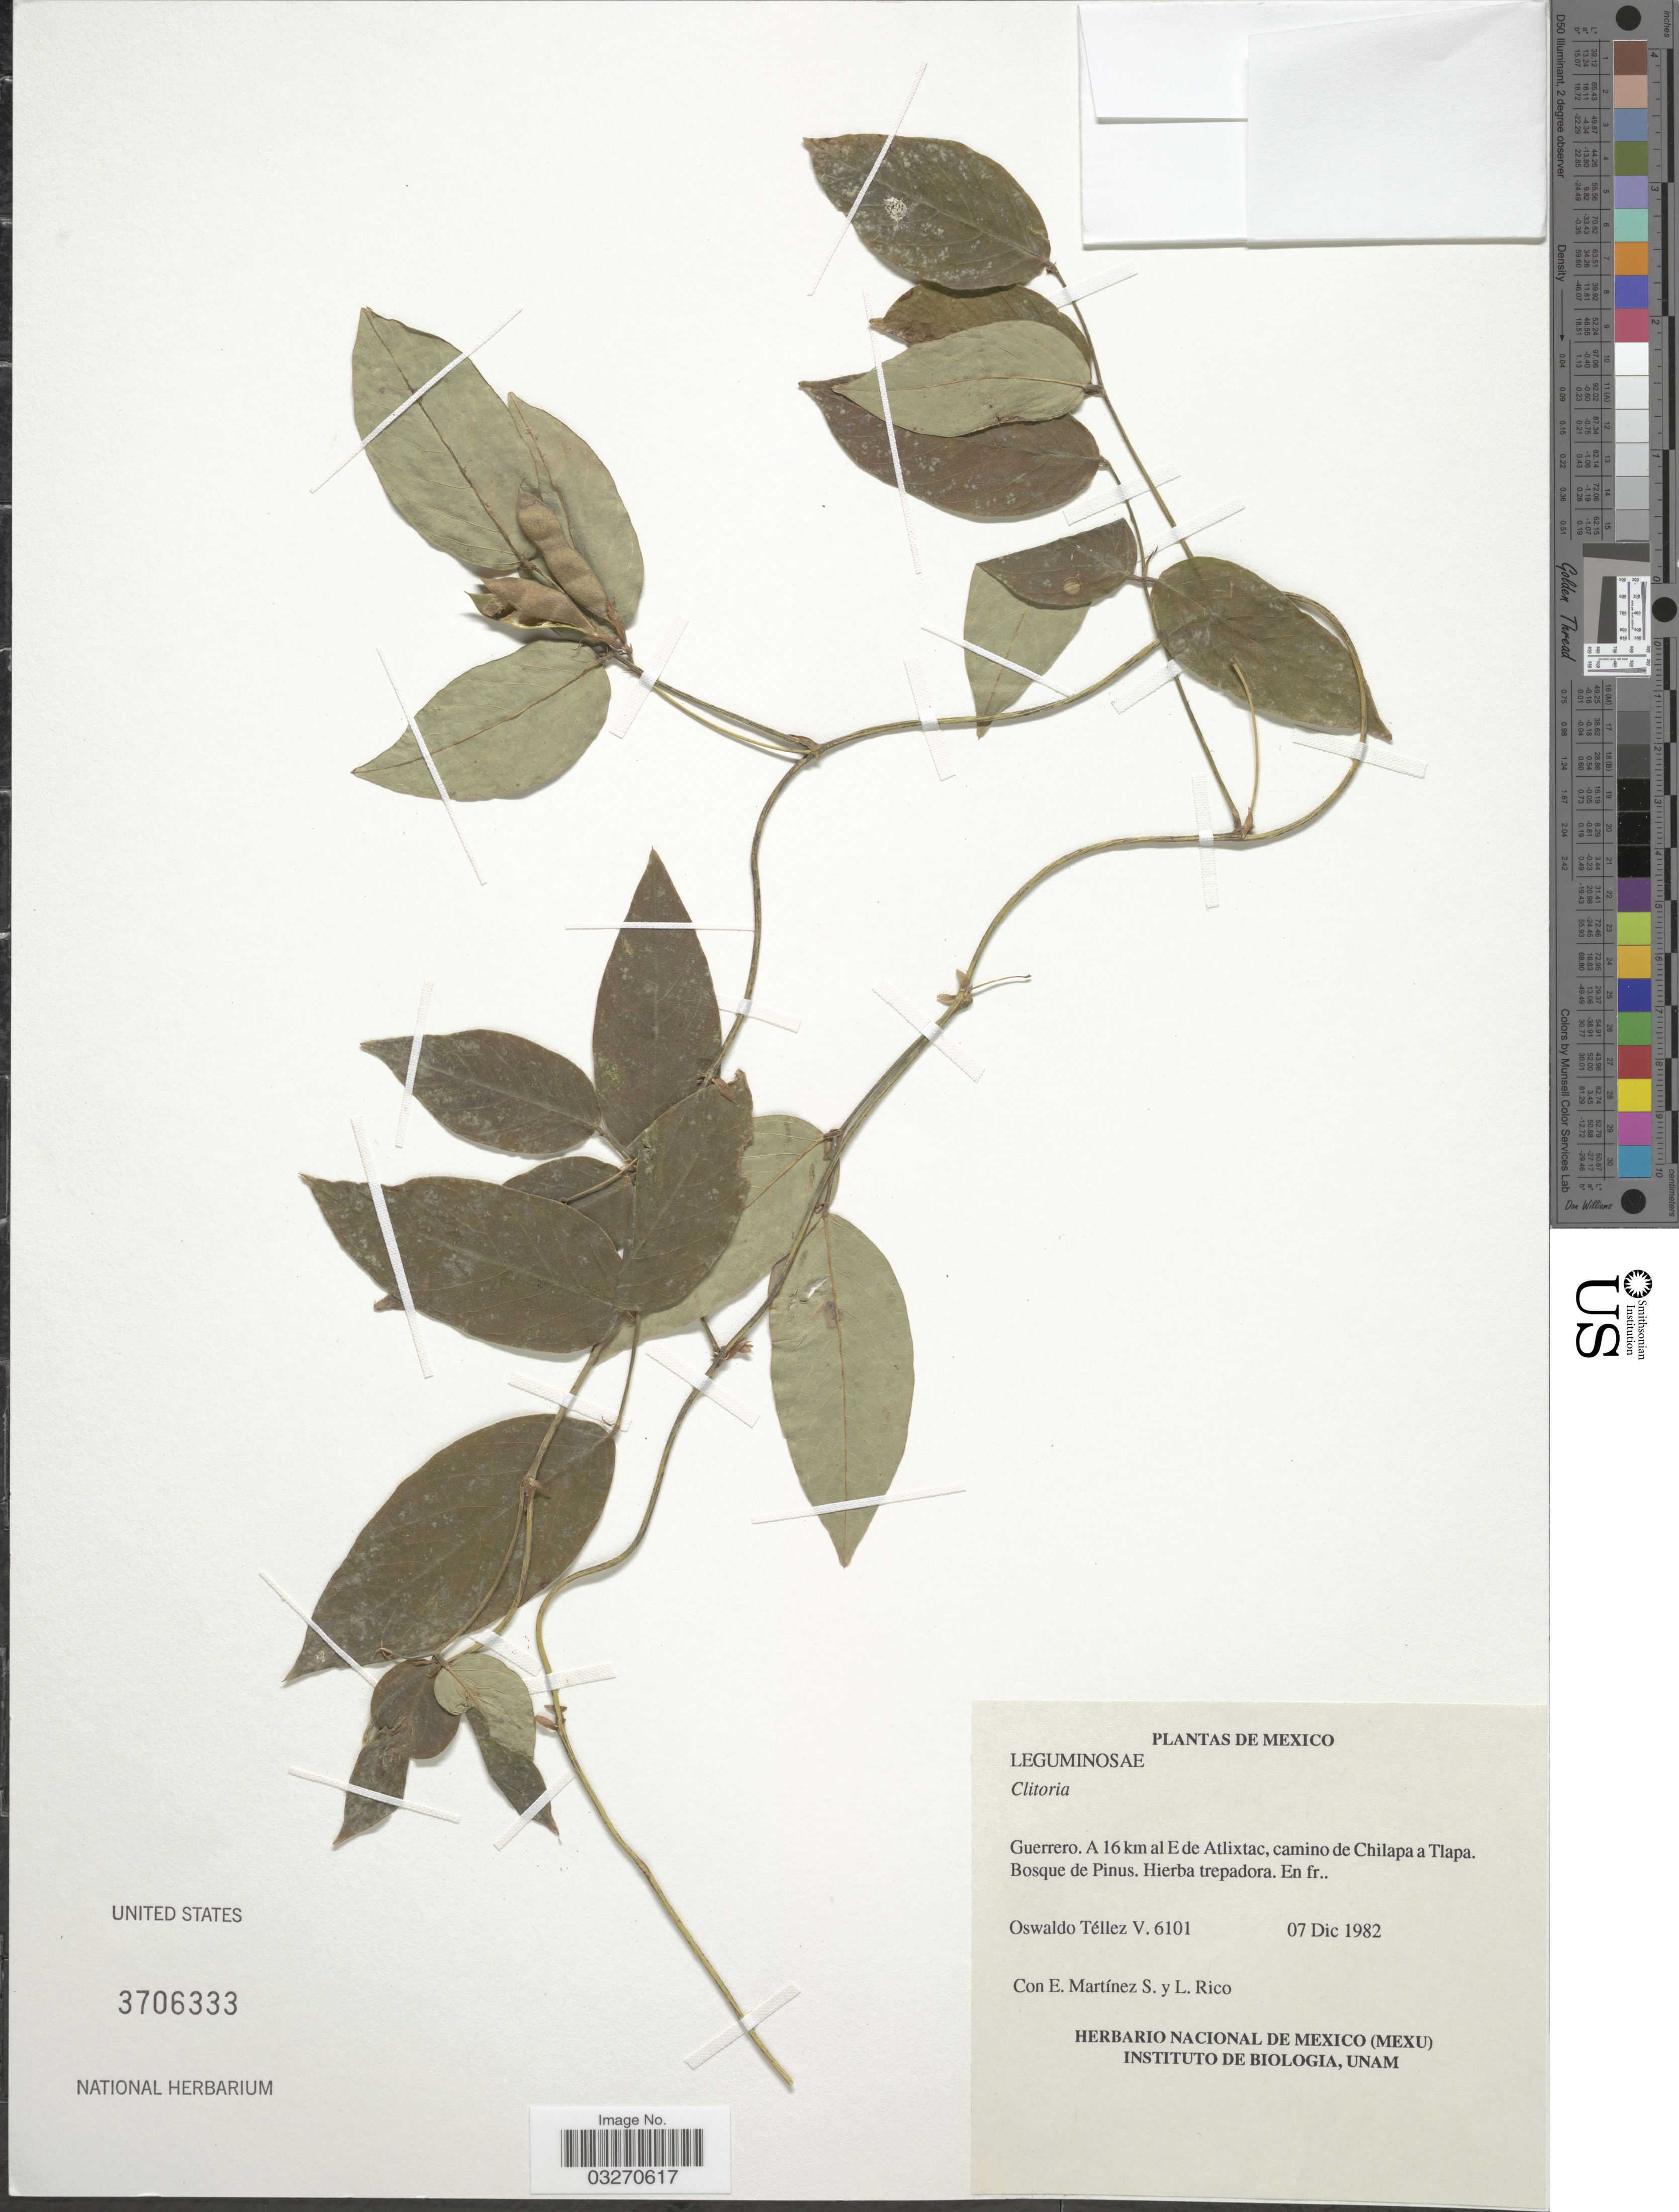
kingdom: Plantae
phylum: Tracheophyta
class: Magnoliopsida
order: Fabales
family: Fabaceae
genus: Clitoria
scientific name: Clitoria sp.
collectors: O. Téllez V., E. M. Martínez S. & L. Rico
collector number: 6101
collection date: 1982-12-07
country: Mexico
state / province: Guerrero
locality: A 16 km al E de Atlixtac, camino de Chilapa a Tlapa.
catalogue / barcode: US 3706333